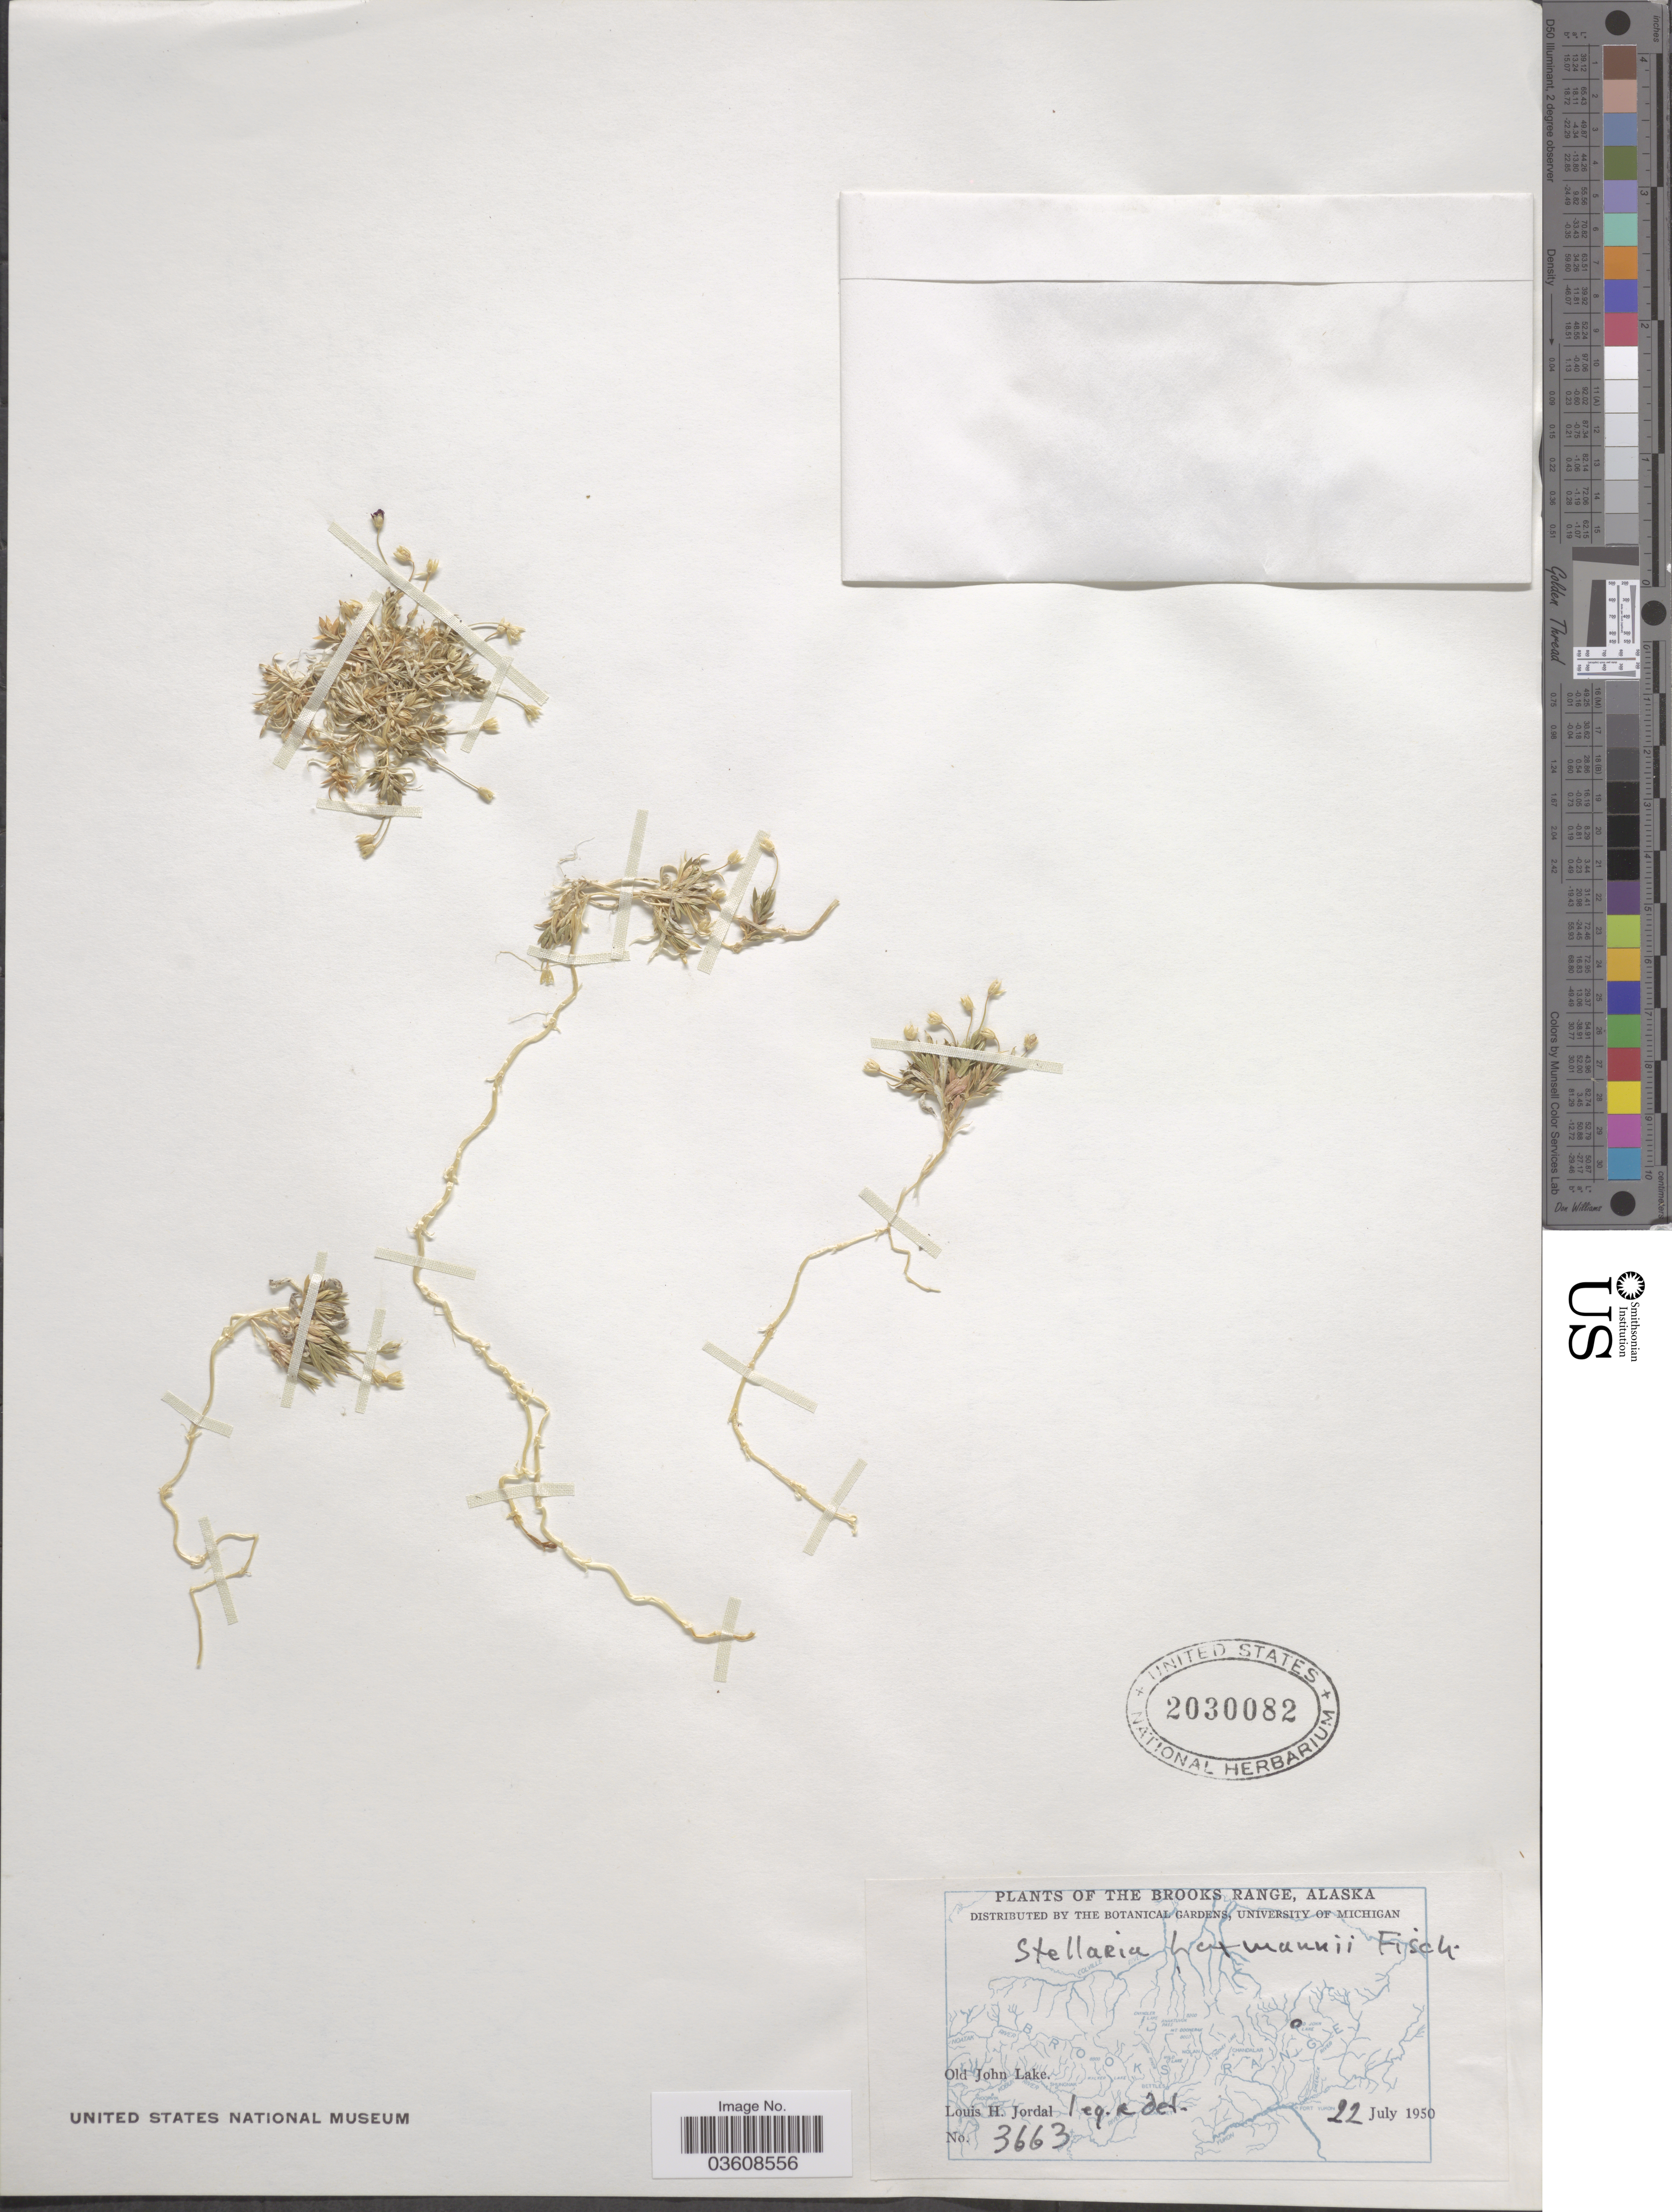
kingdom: Plantae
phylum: Tracheophyta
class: Magnoliopsida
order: Caryophyllales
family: Caryophyllaceae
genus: Stellaria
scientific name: Stellaria laxmannii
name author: Fisch. ex Ser.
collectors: L. Jordal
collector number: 3663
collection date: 1950-07-22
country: United States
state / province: Alaska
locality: The Brooks Range. Old John Lake.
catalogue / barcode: US 2030082